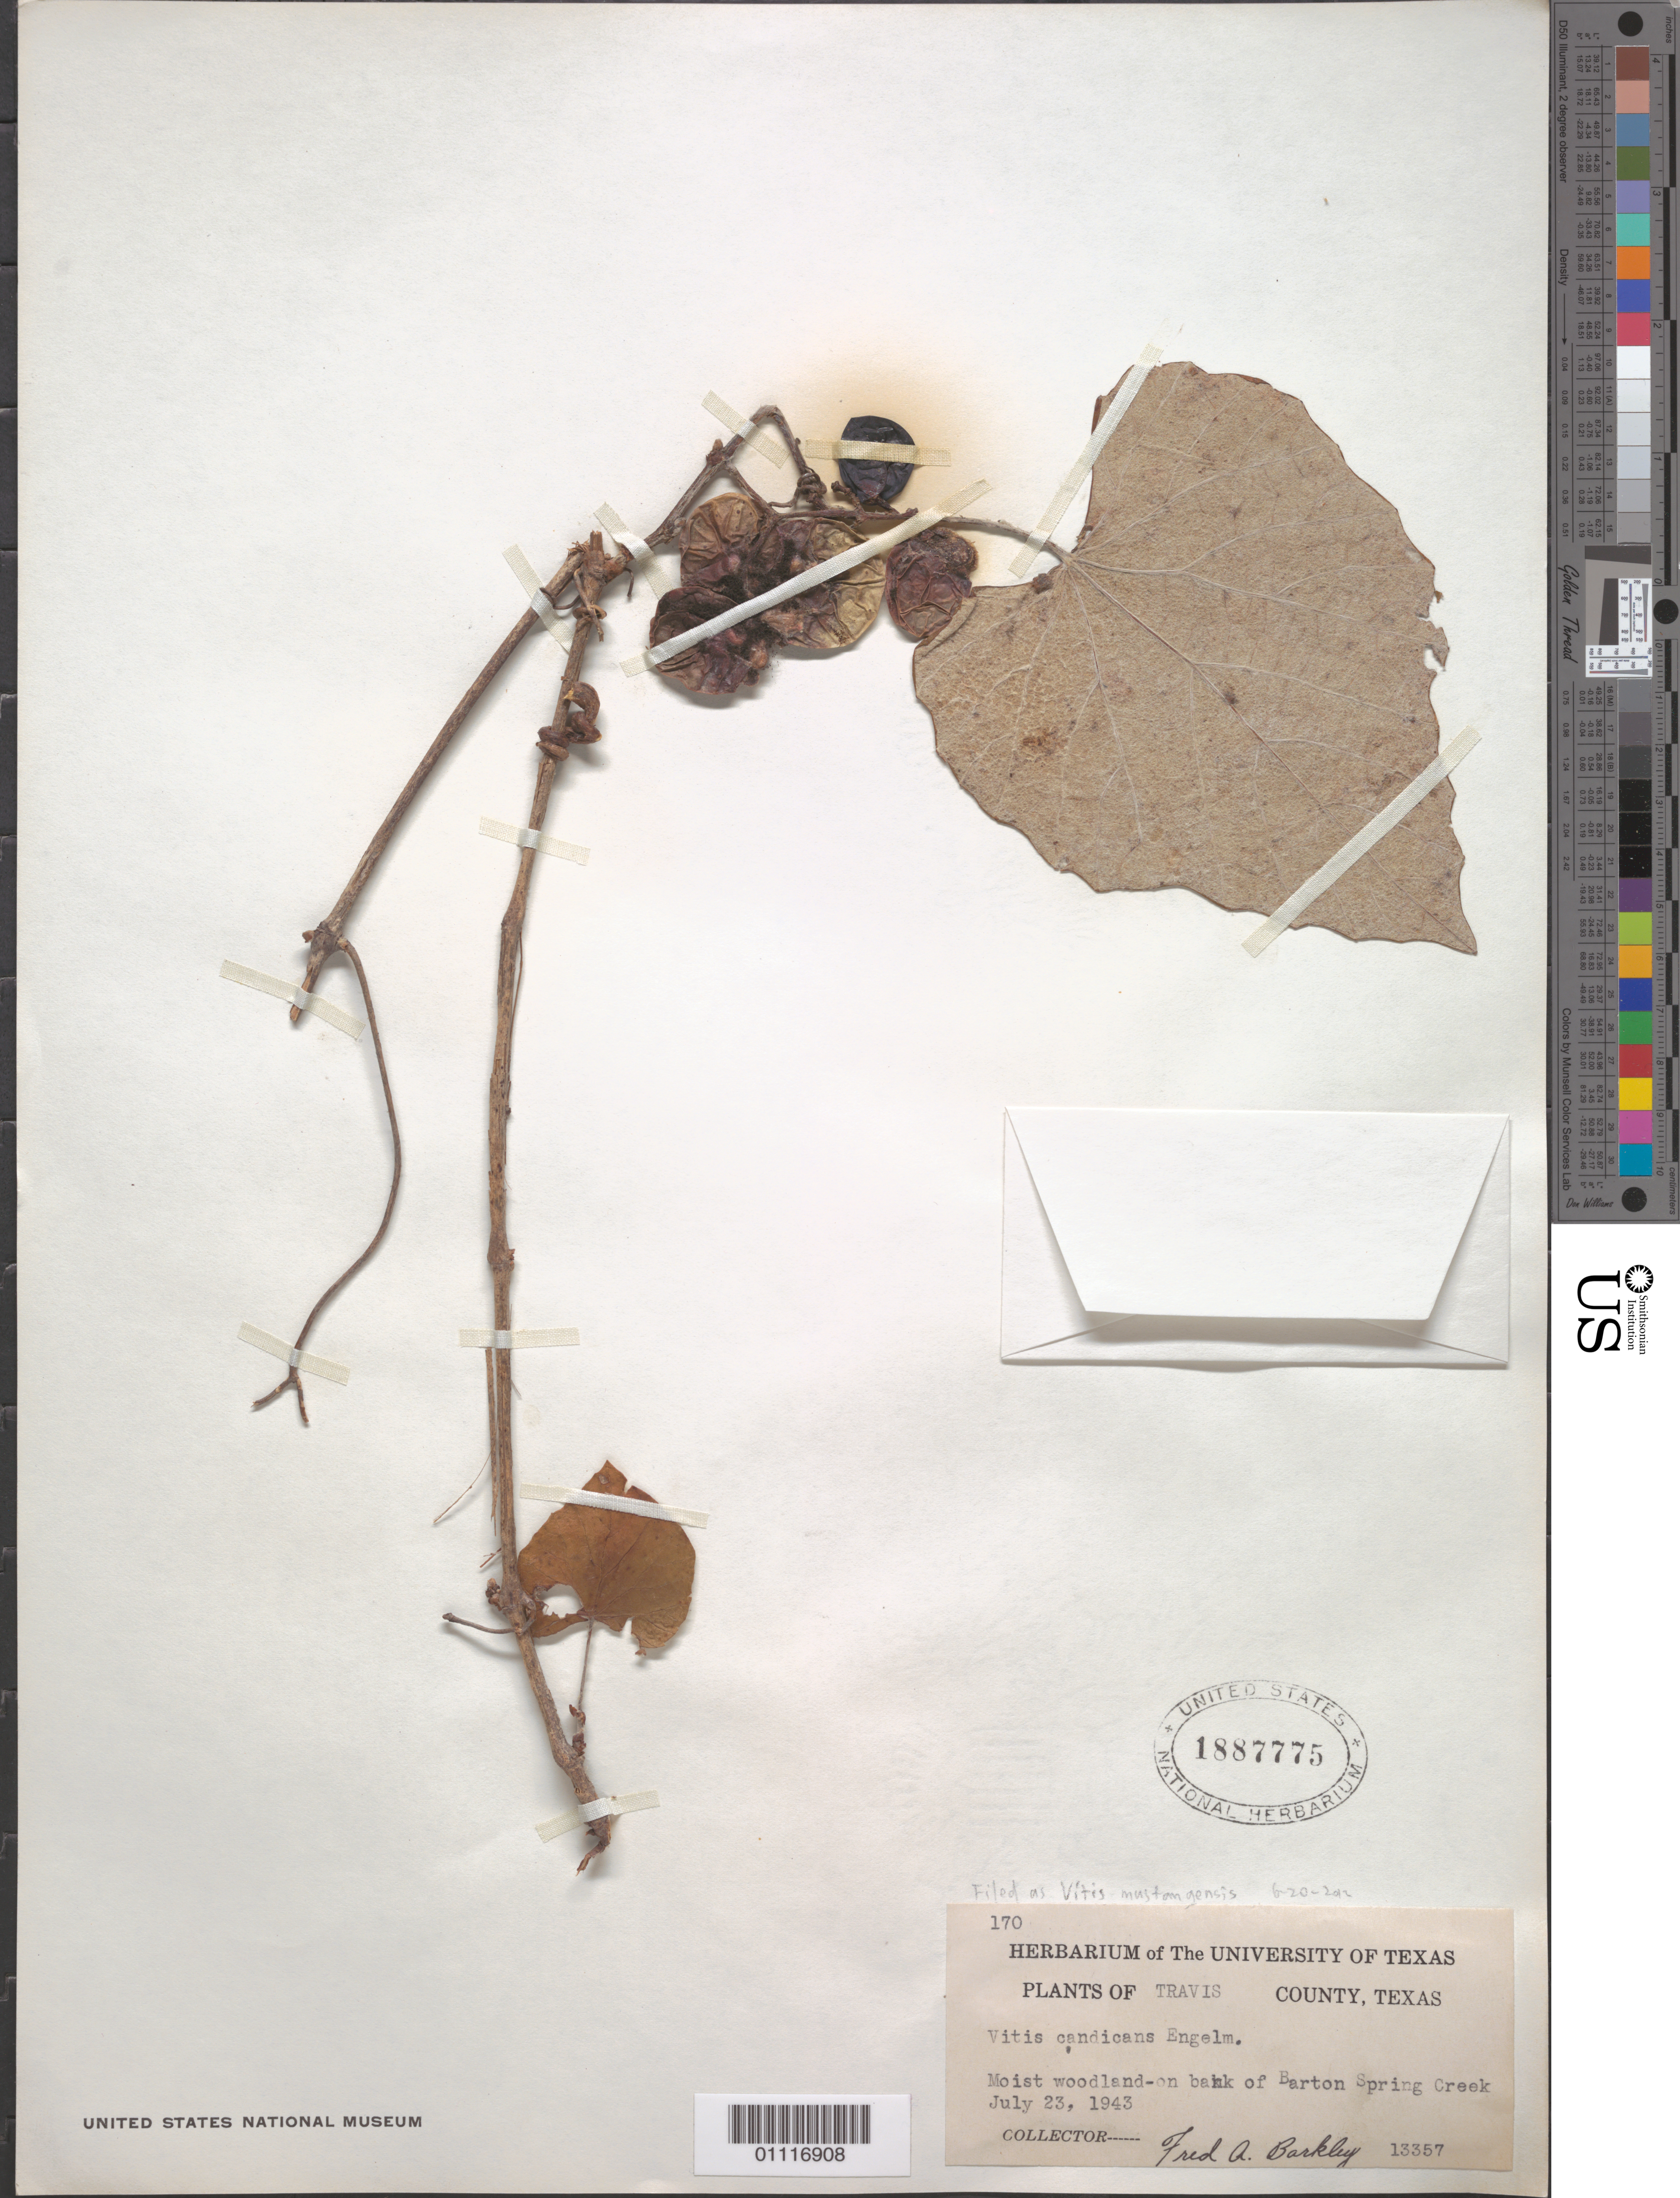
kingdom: Plantae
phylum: Tracheophyta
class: Magnoliopsida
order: Vitales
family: Vitaceae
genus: Vitis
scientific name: Vitis mustangensis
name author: Buckley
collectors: F. A. Barkley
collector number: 13357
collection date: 1943-07-23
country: United States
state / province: Texas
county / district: Travis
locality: Moist woodland-on bank of Barton Spring Creek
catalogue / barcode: US 1887775